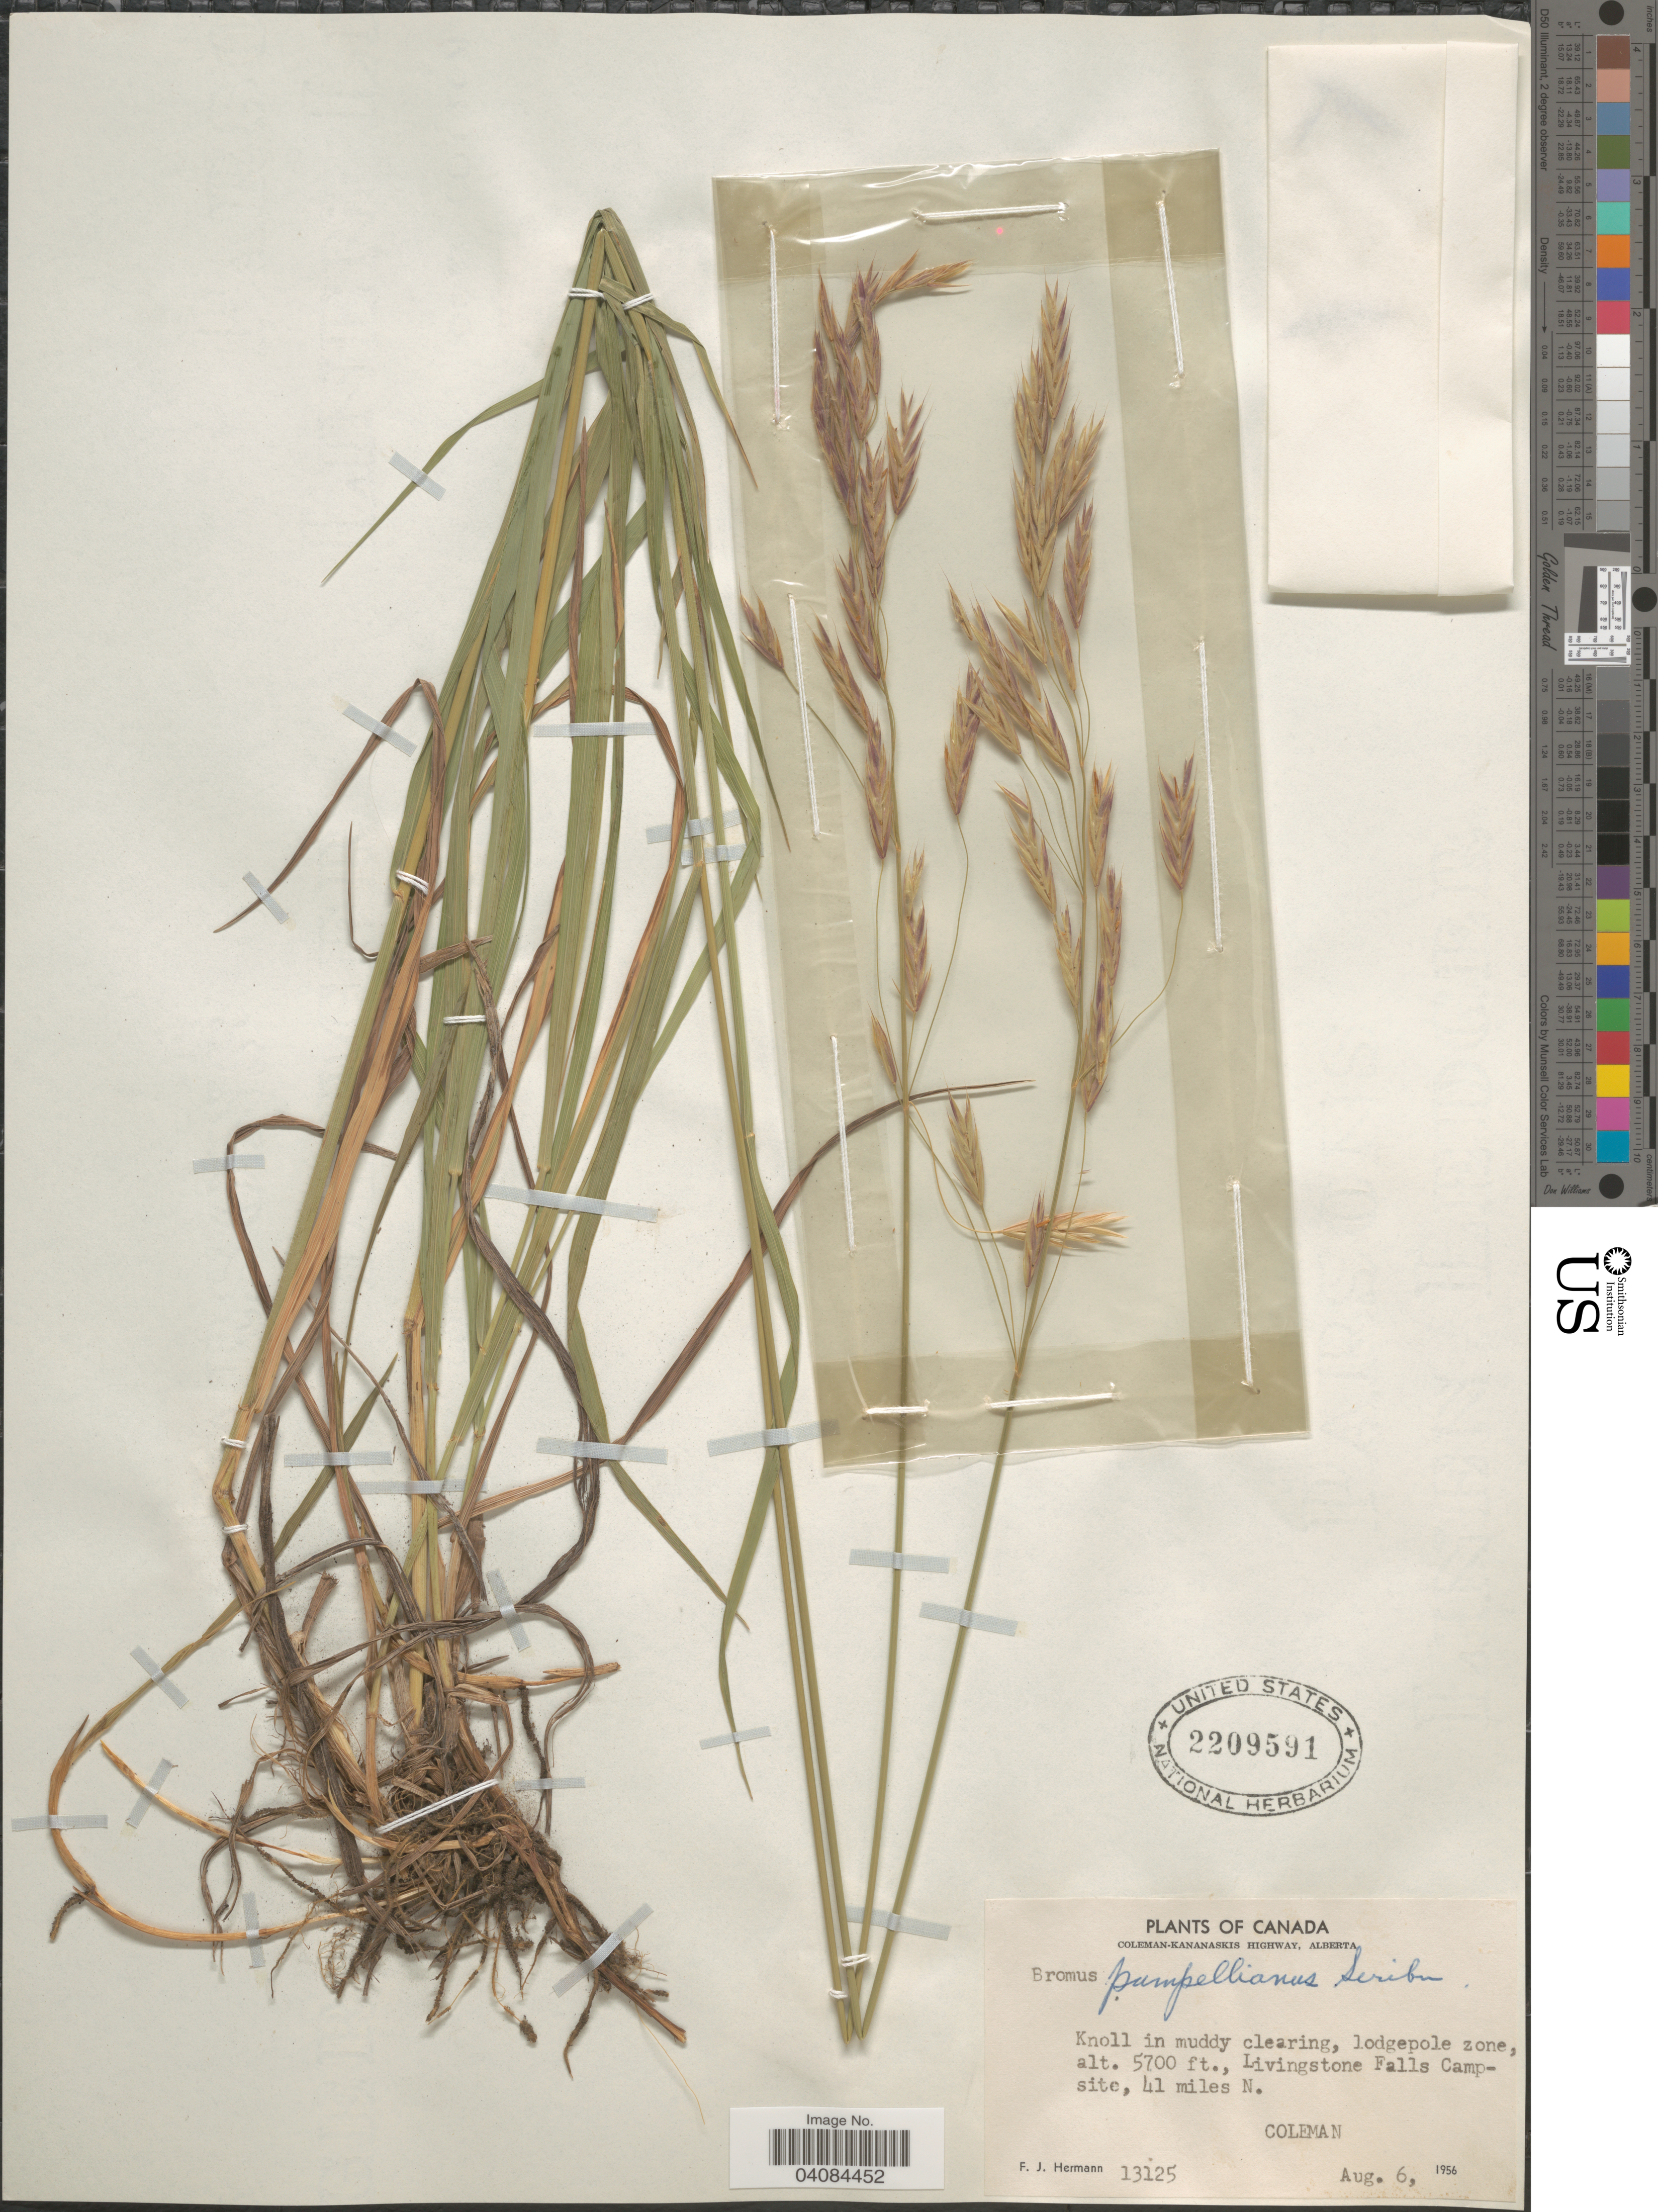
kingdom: Plantae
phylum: Tracheophyta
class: Liliopsida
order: Poales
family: Poaceae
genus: Bromus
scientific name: Bromus pumpellianus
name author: Scribn.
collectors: F. J. Hermann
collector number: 13125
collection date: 1956-08-06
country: Canada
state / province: Alberta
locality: Coleman-Kananaskis Highway. Lodgepole zone, Livingstone Falls Campsite, 41 miles N. Coleman.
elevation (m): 1737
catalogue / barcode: US 2209591